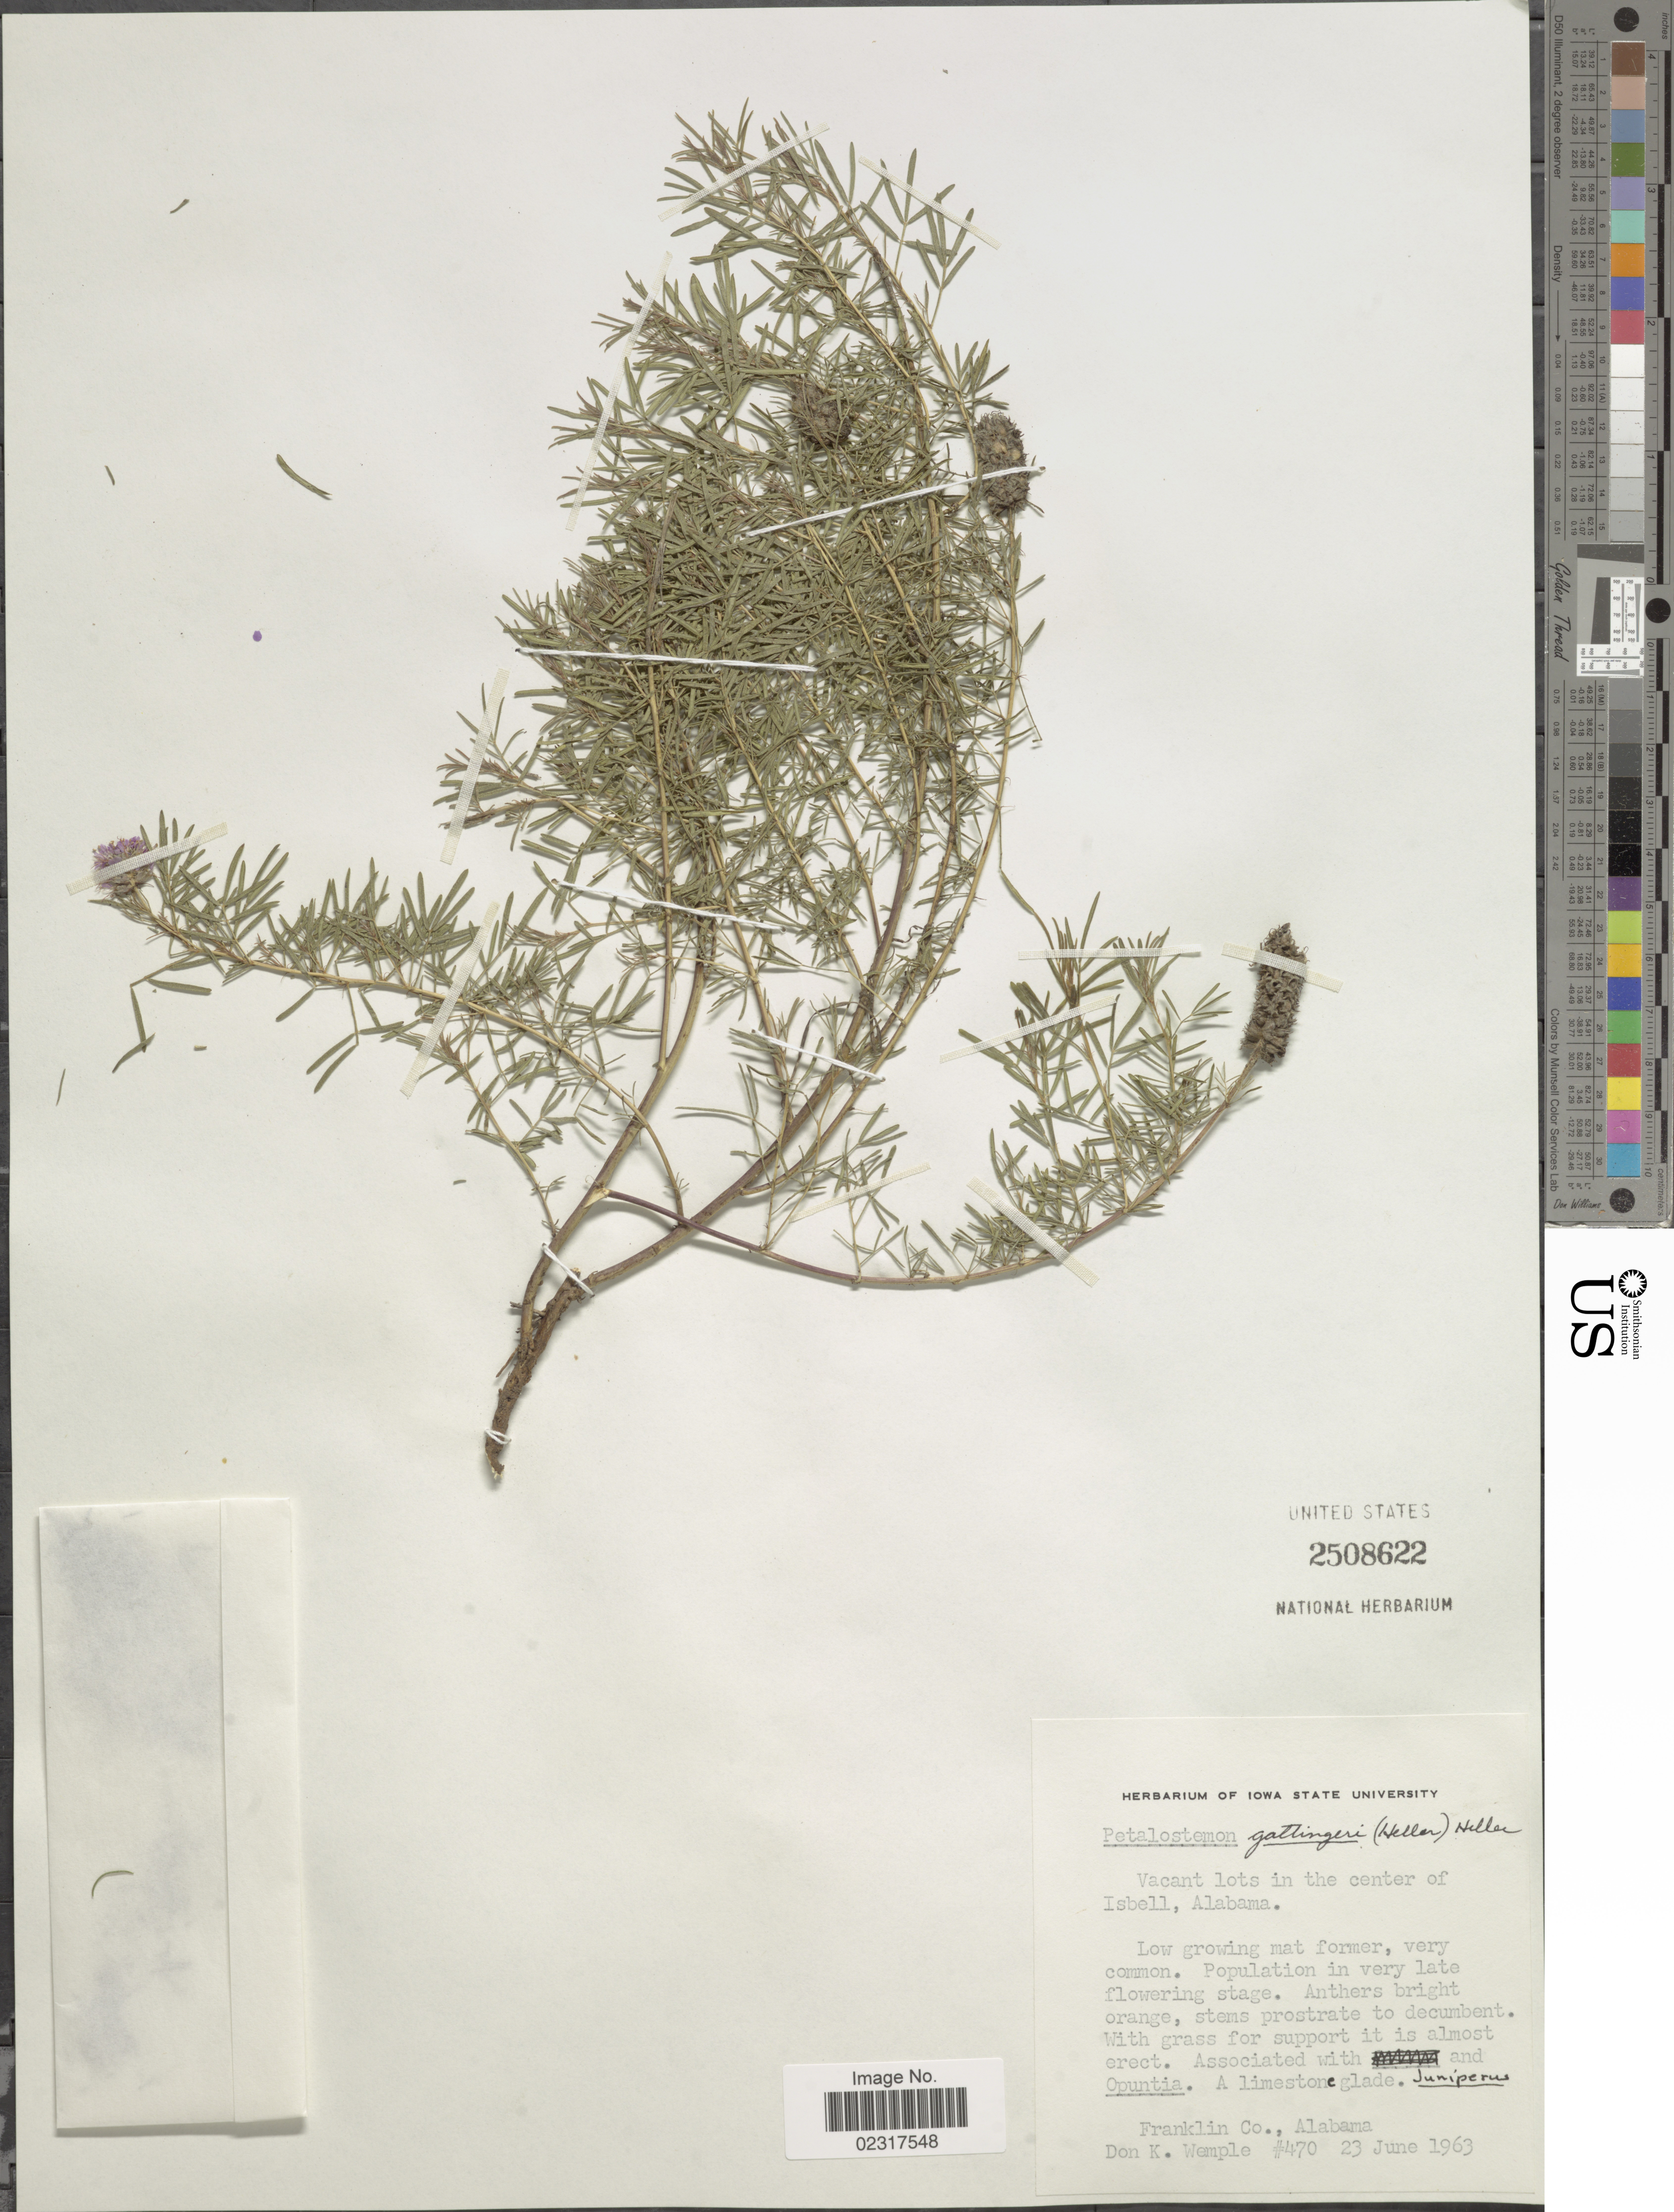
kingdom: Plantae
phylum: Tracheophyta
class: Magnoliopsida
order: Fabales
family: Fabaceae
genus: Dalea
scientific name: Dalea gattingeri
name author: (A. Heller) Barneby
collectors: D. Wemple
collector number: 470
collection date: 1963-06-23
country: United States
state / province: Alabama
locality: Vacant lots in the center of Isbell, Franklin Co.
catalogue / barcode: US 2508622